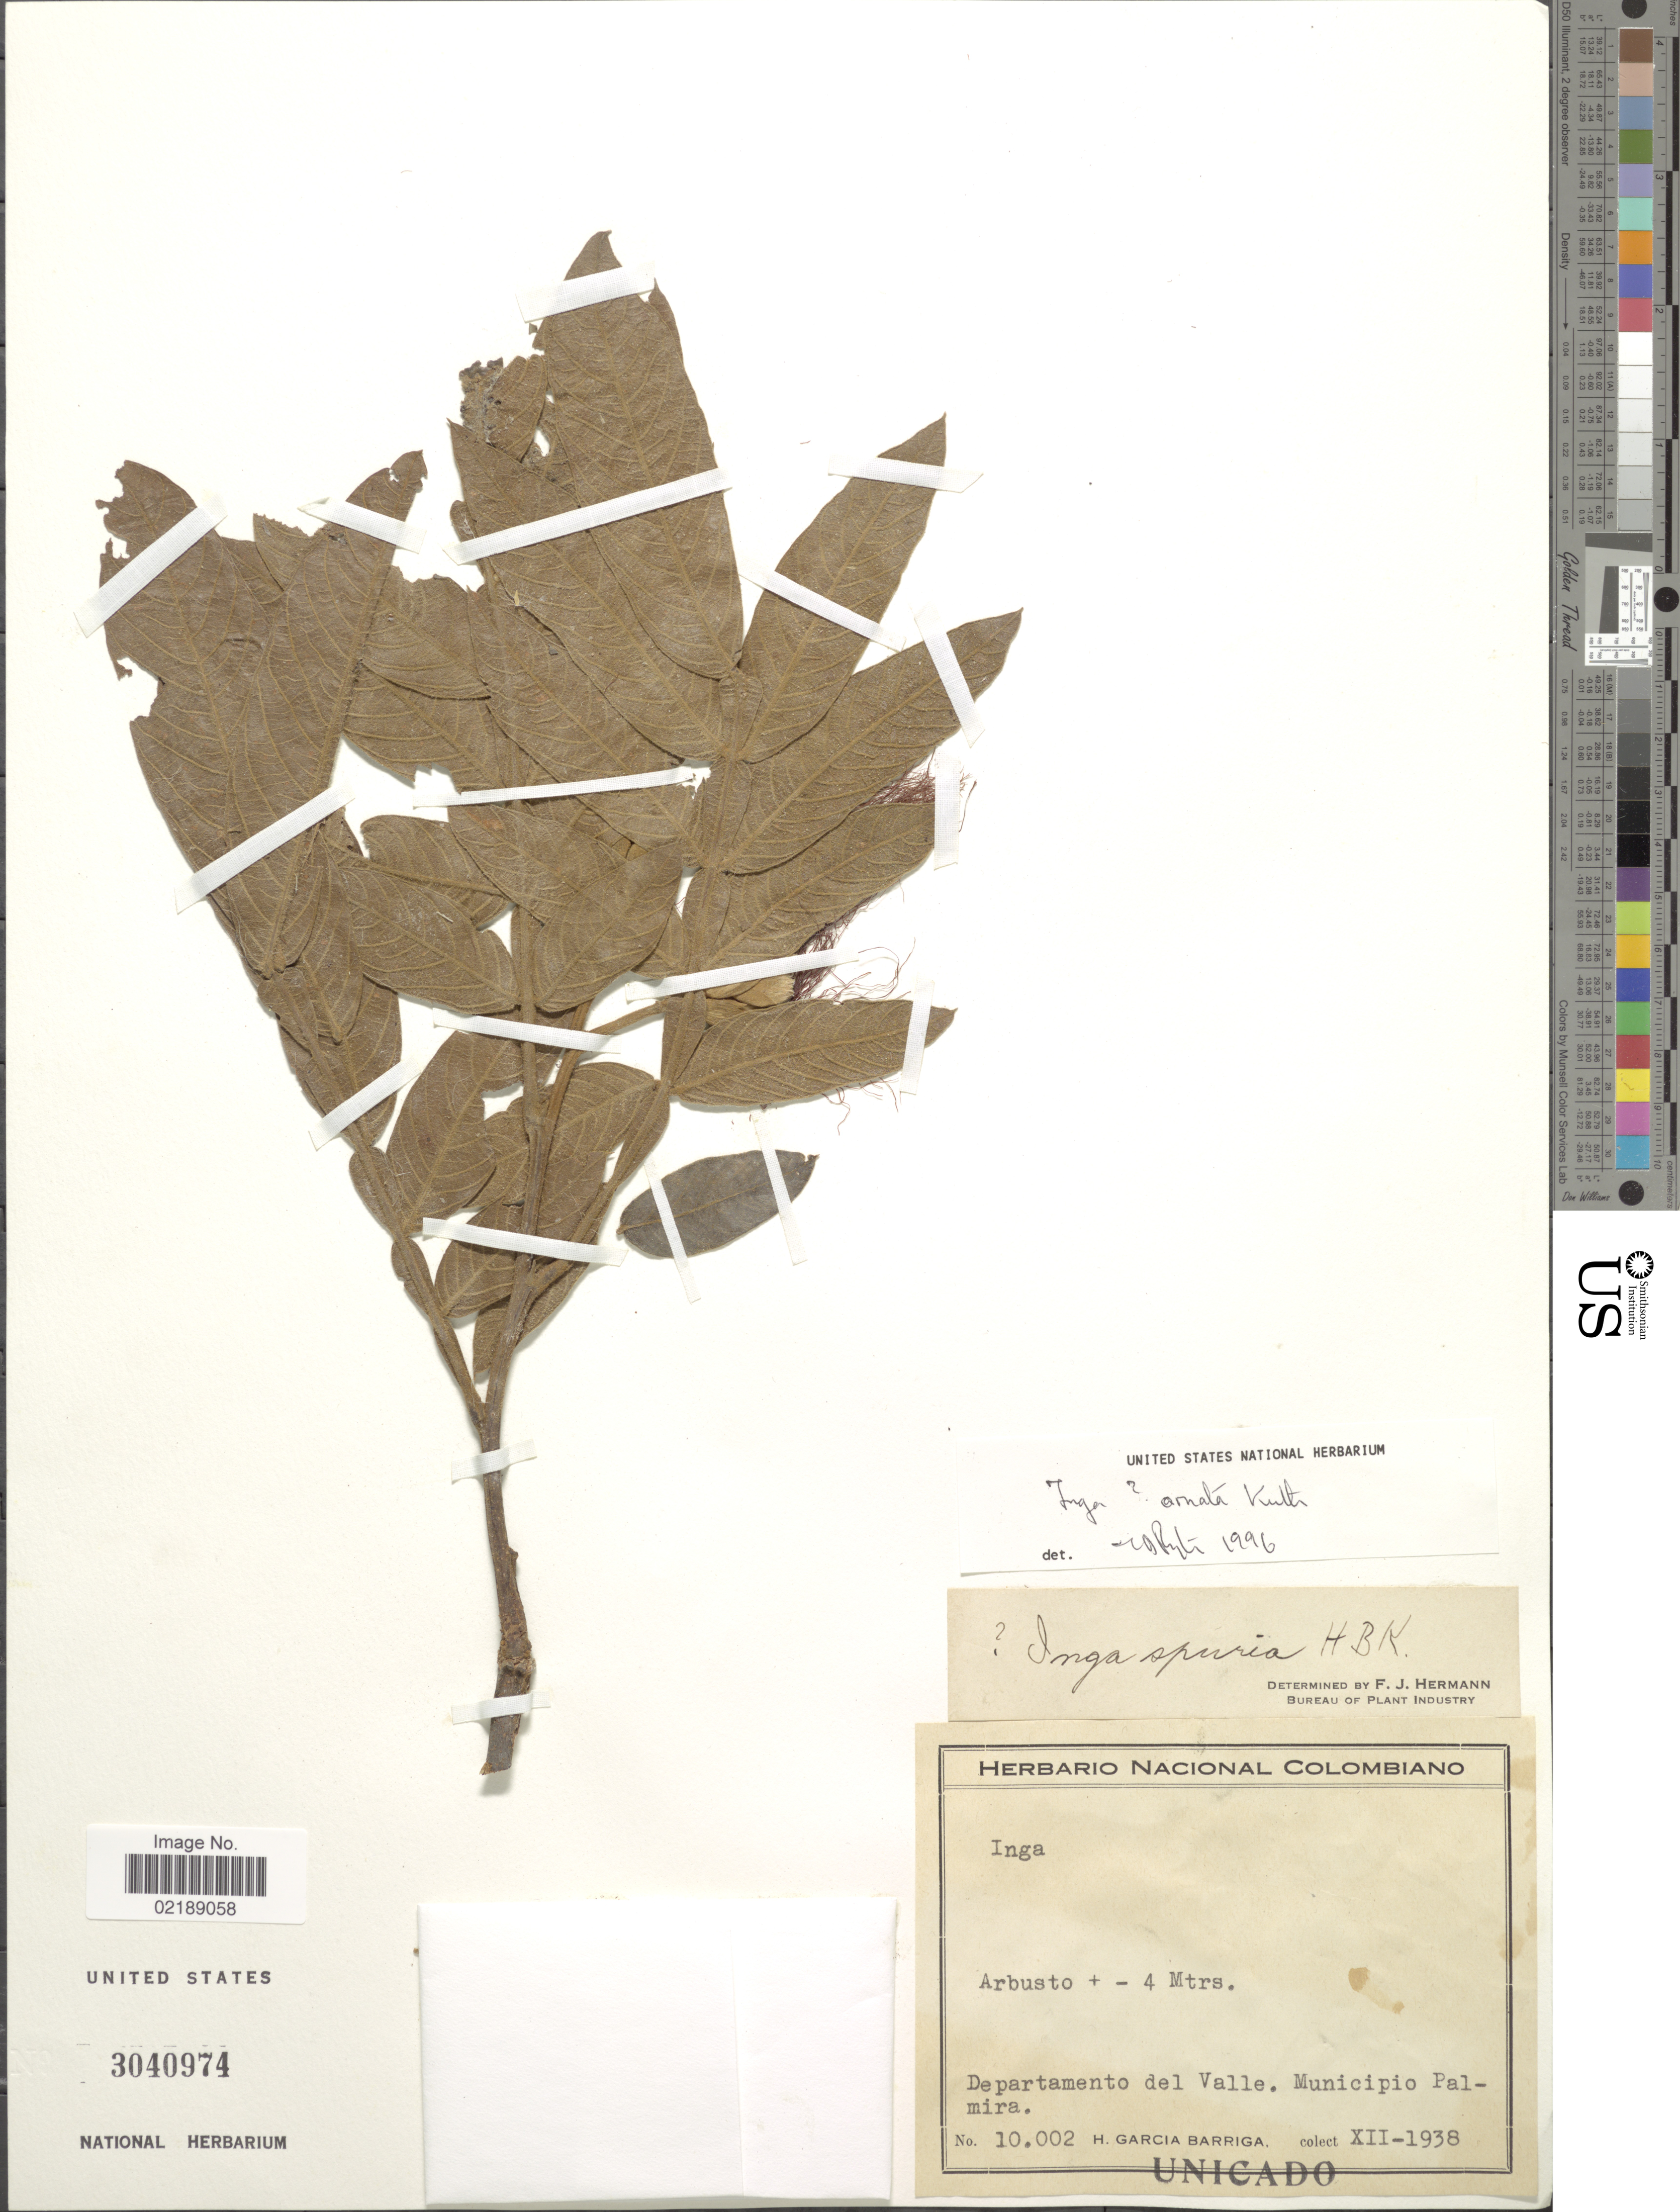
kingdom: Plantae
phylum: Tracheophyta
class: Magnoliopsida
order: Fabales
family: Fabaceae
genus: Inga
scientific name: Inga ornata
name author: Kunth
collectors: H. García Barriga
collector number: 10002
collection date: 1938-12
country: Colombia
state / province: Valle del Cauca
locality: Municipio Palmira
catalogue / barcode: US 3040974